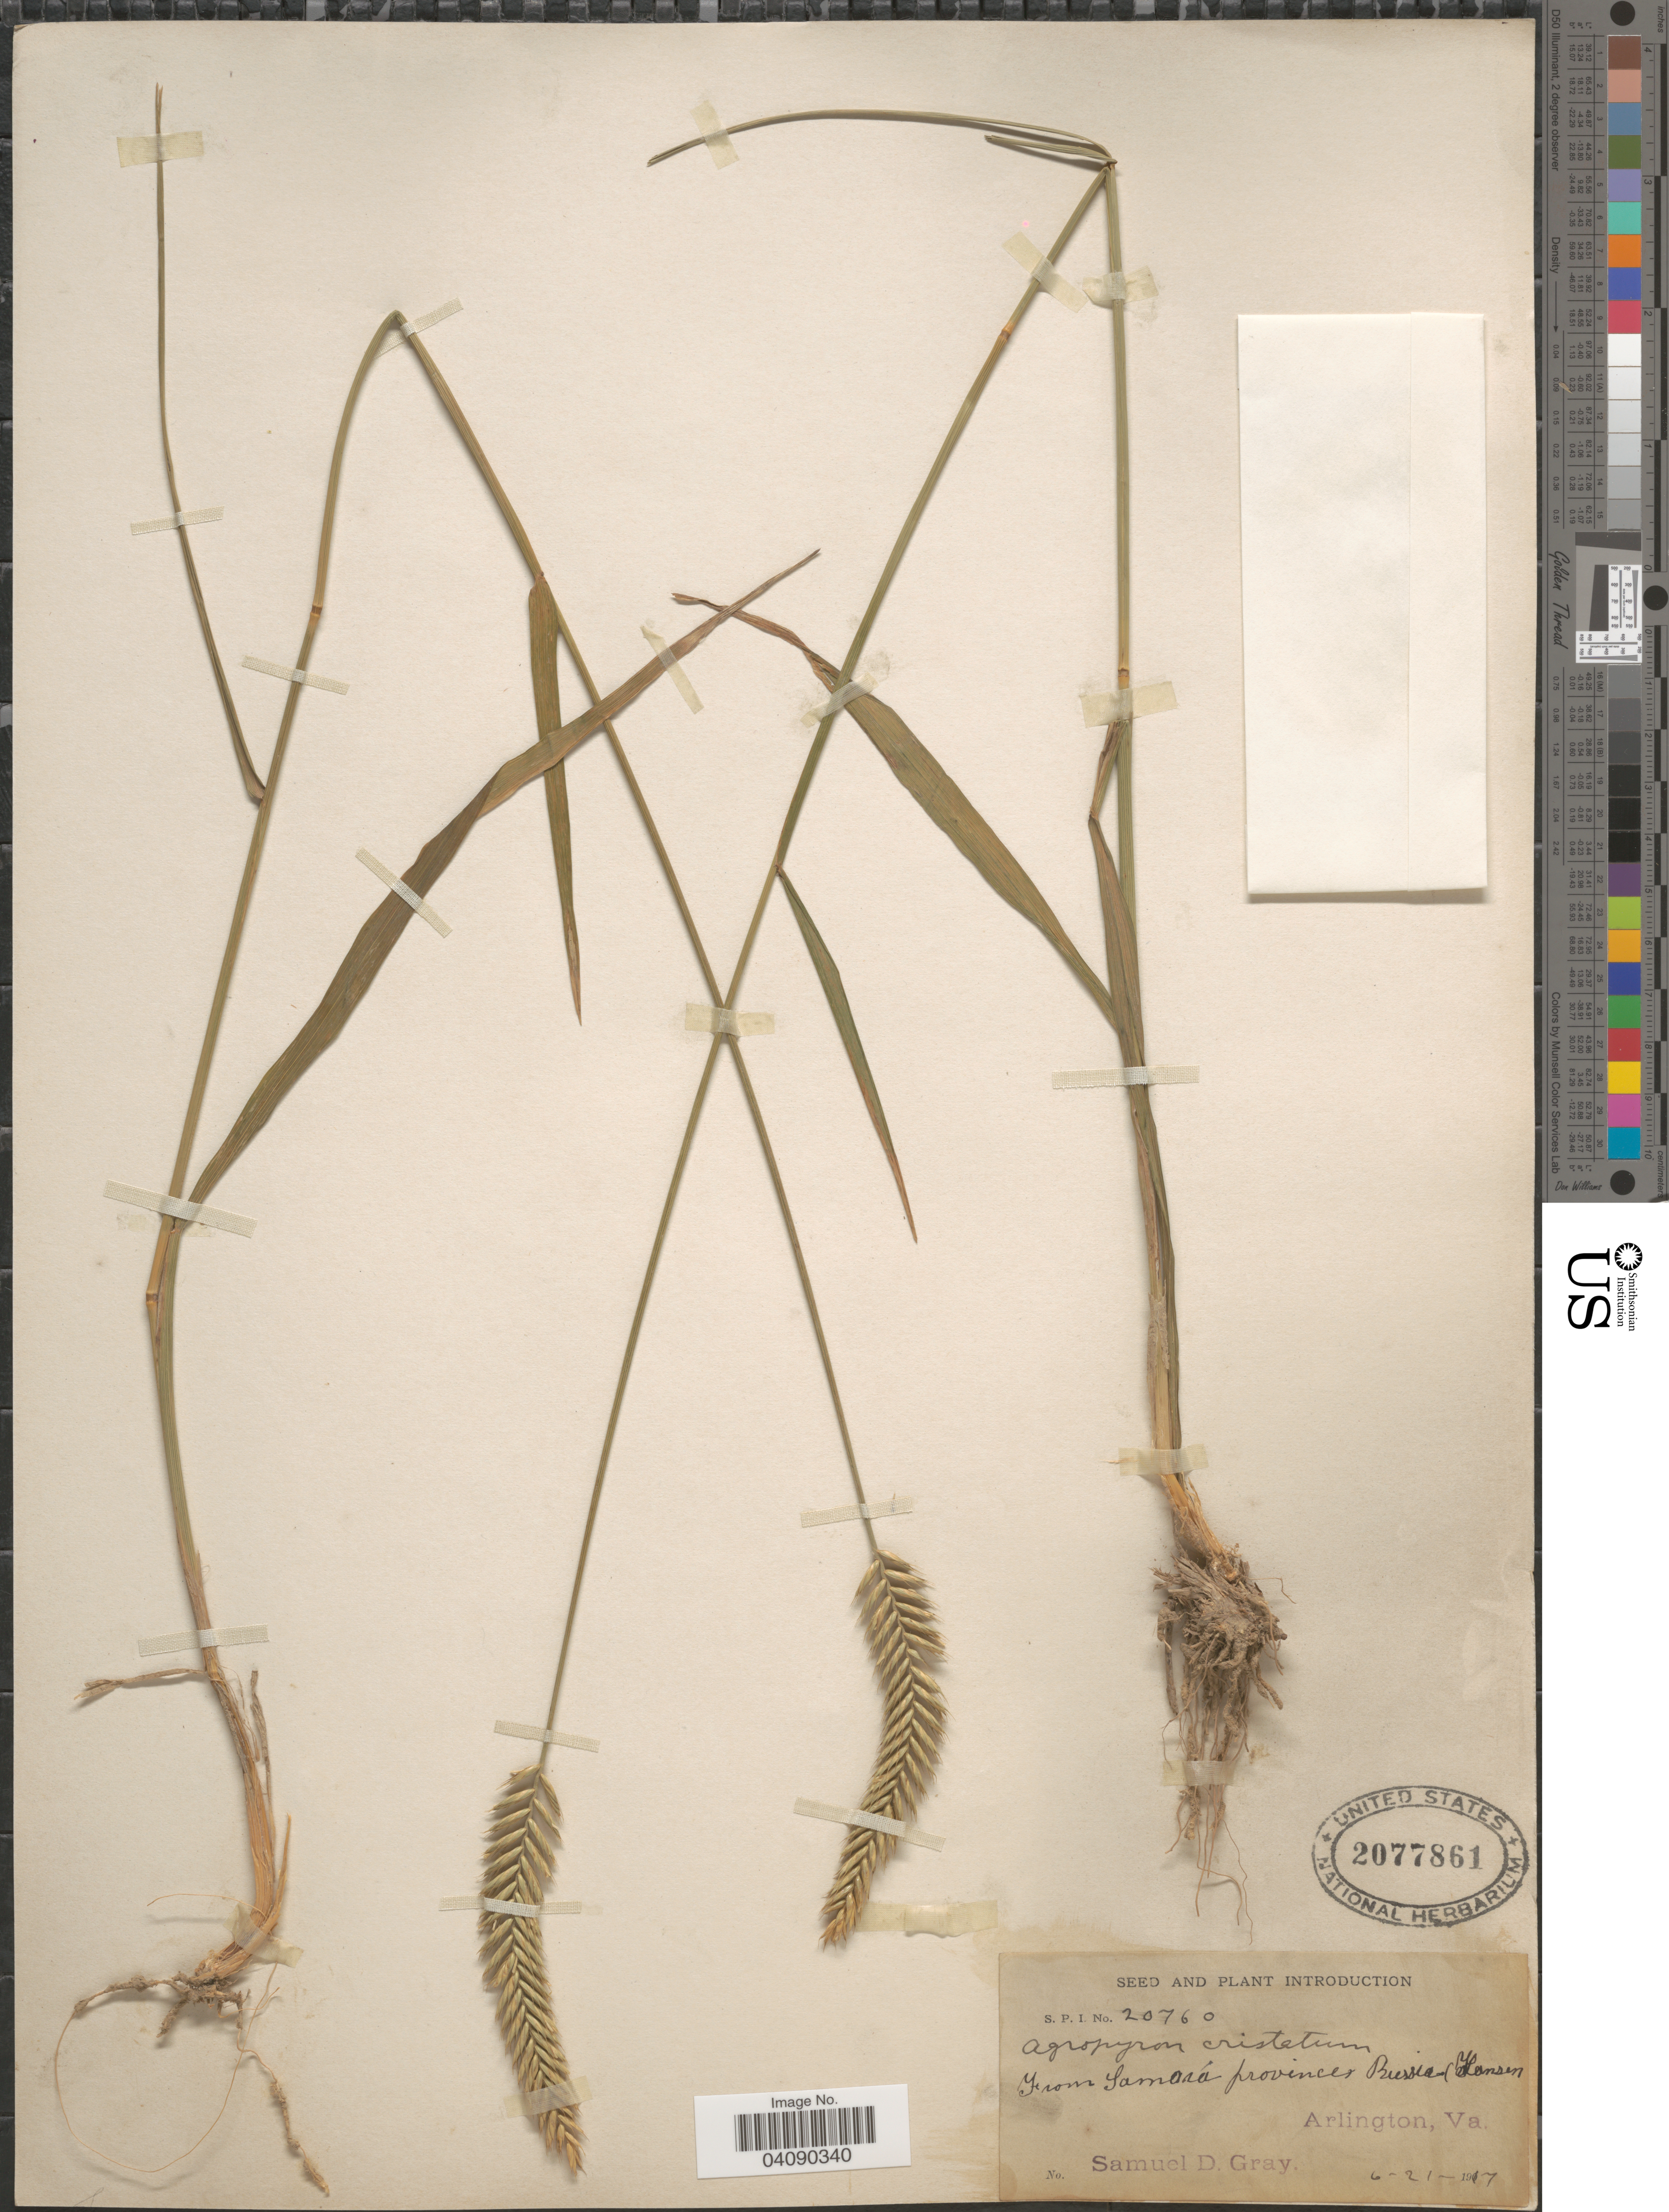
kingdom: Plantae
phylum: Tracheophyta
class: Liliopsida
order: Poales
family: Poaceae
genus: Agropyron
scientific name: Agropyron cristatum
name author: (L.) Gaertn.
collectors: S. D. Gray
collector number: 20760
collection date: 1917-06-21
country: United States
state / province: Virginia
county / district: Arlington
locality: Arlington.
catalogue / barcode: US 2077861